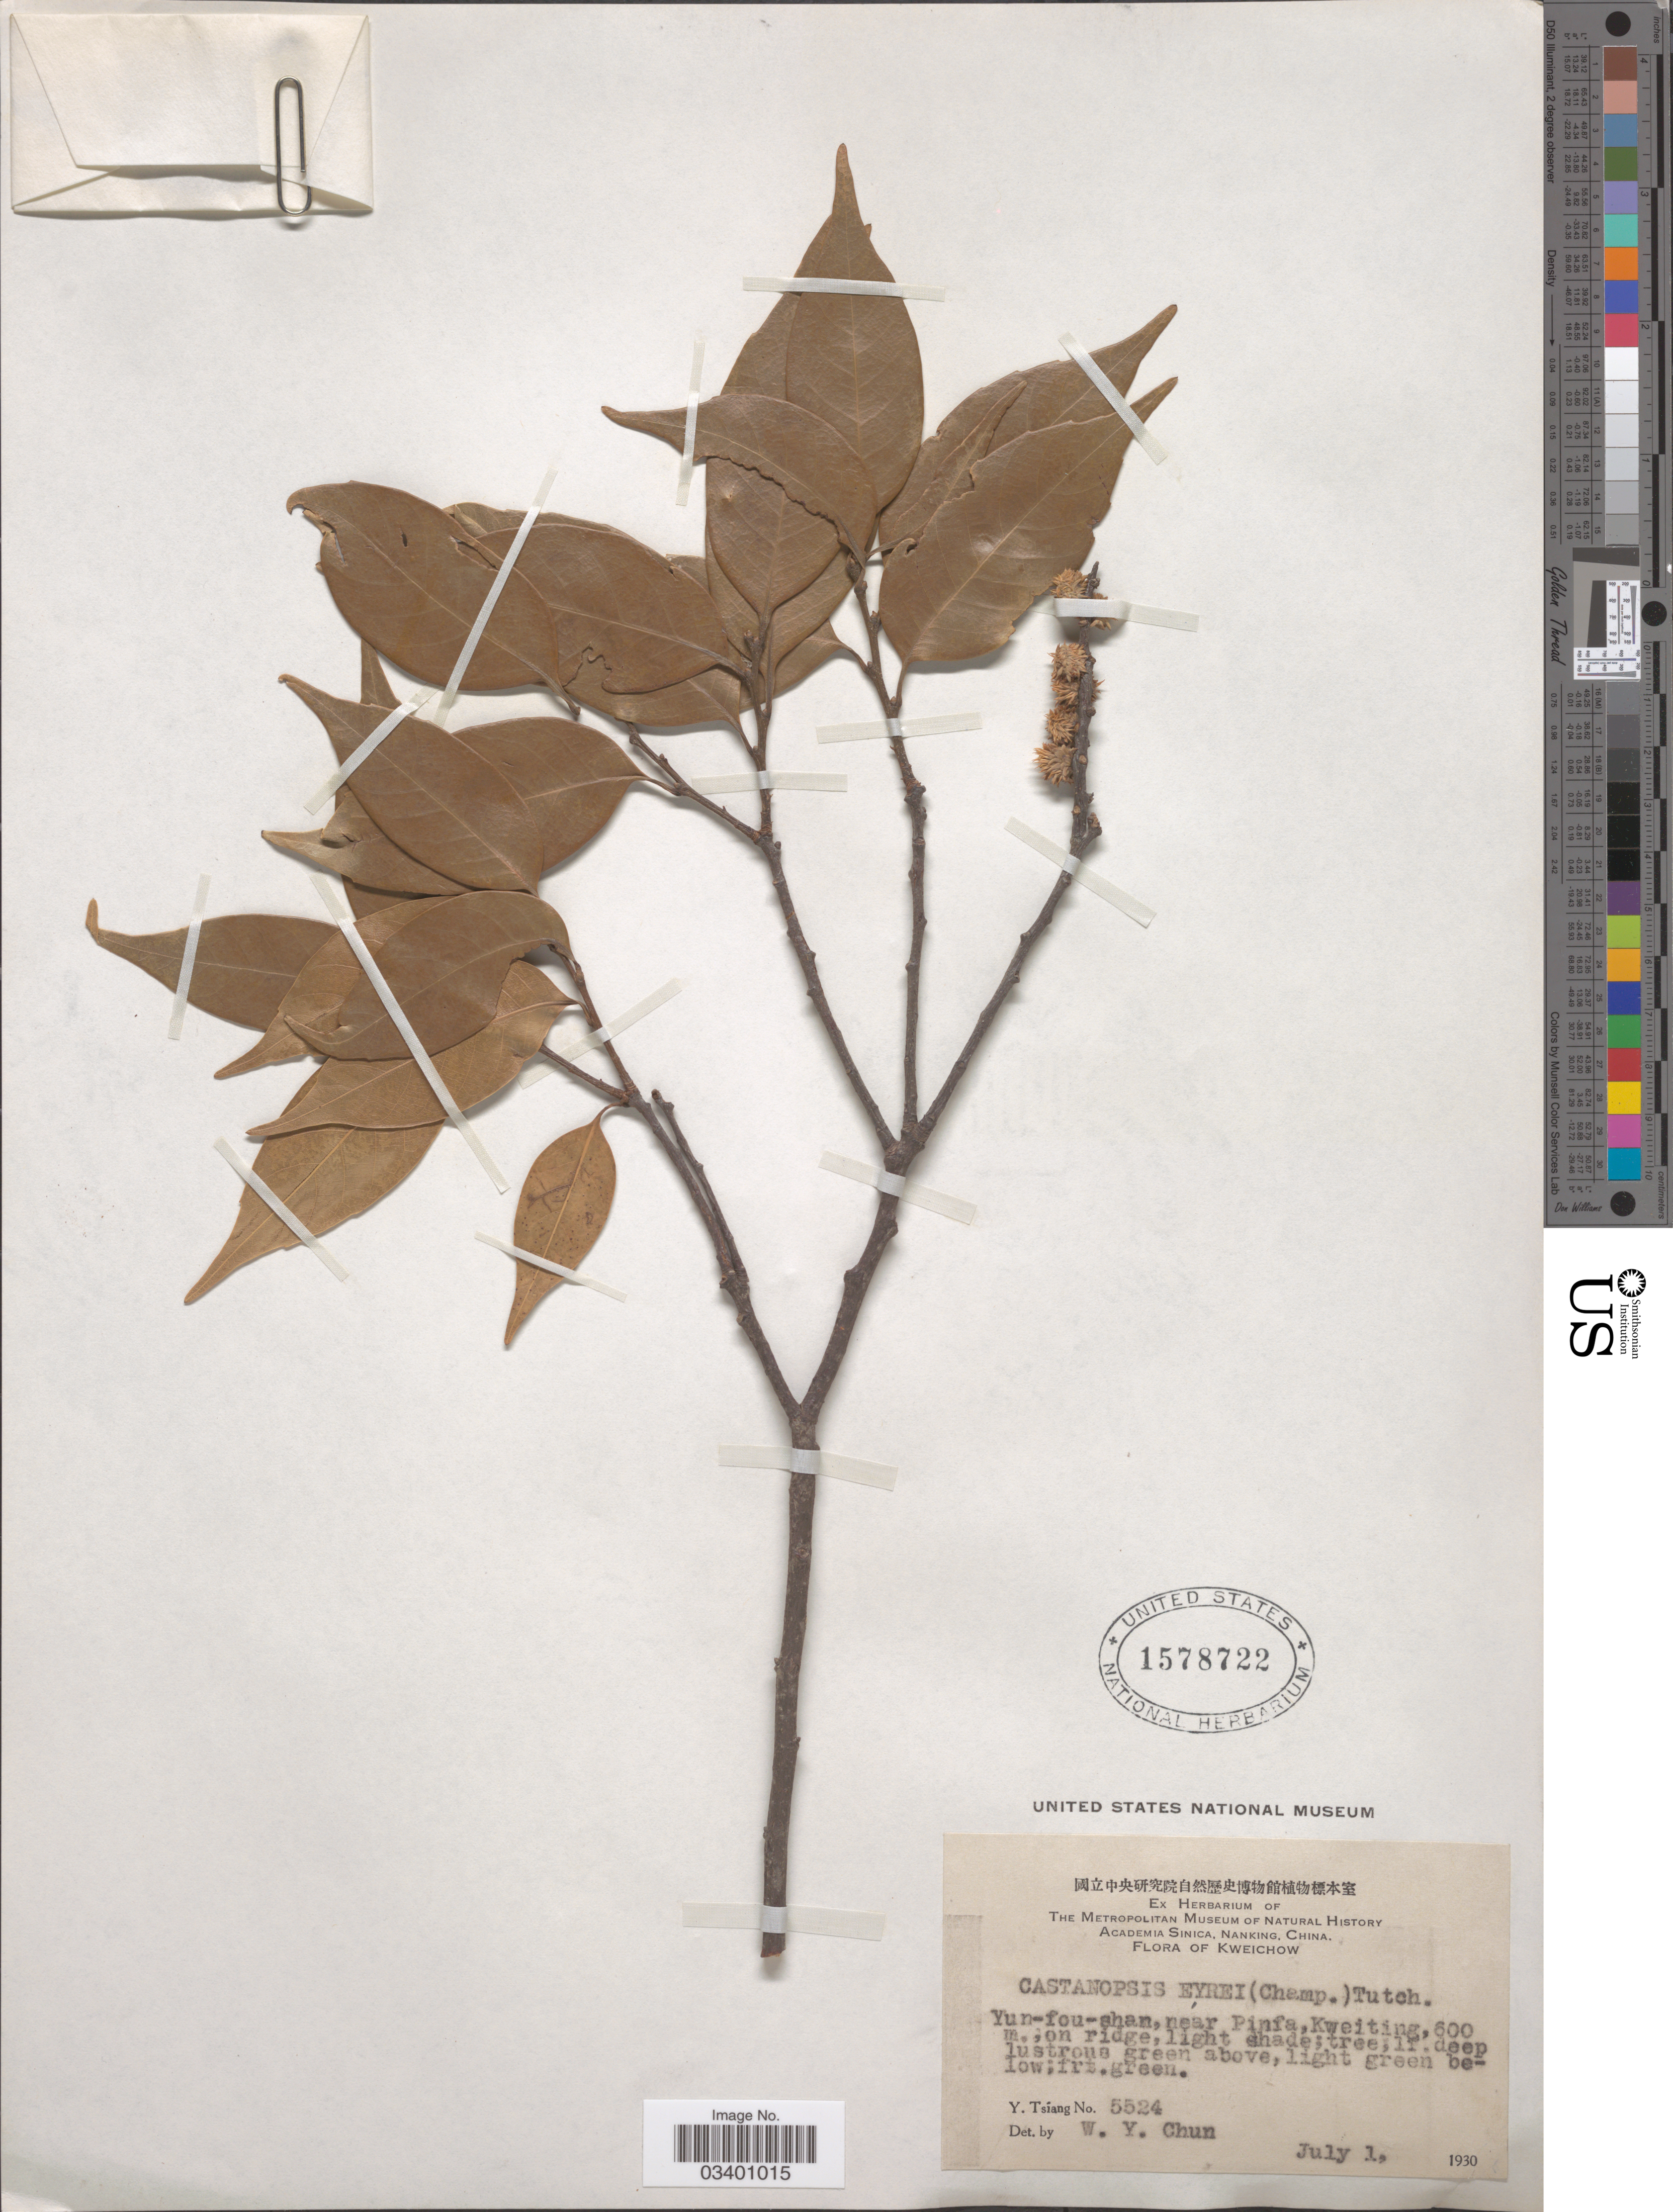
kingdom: Plantae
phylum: Tracheophyta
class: Magnoliopsida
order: Fagales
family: Fagaceae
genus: Castanopsis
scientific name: Castanopsis eyrei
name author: Tutcher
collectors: Y. Tsiang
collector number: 5524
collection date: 1930-07-01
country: China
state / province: Guizhou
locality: Kweichow. Yun-fou-shan, near Pinfa, Kweiting.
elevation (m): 600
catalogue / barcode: US 1578722